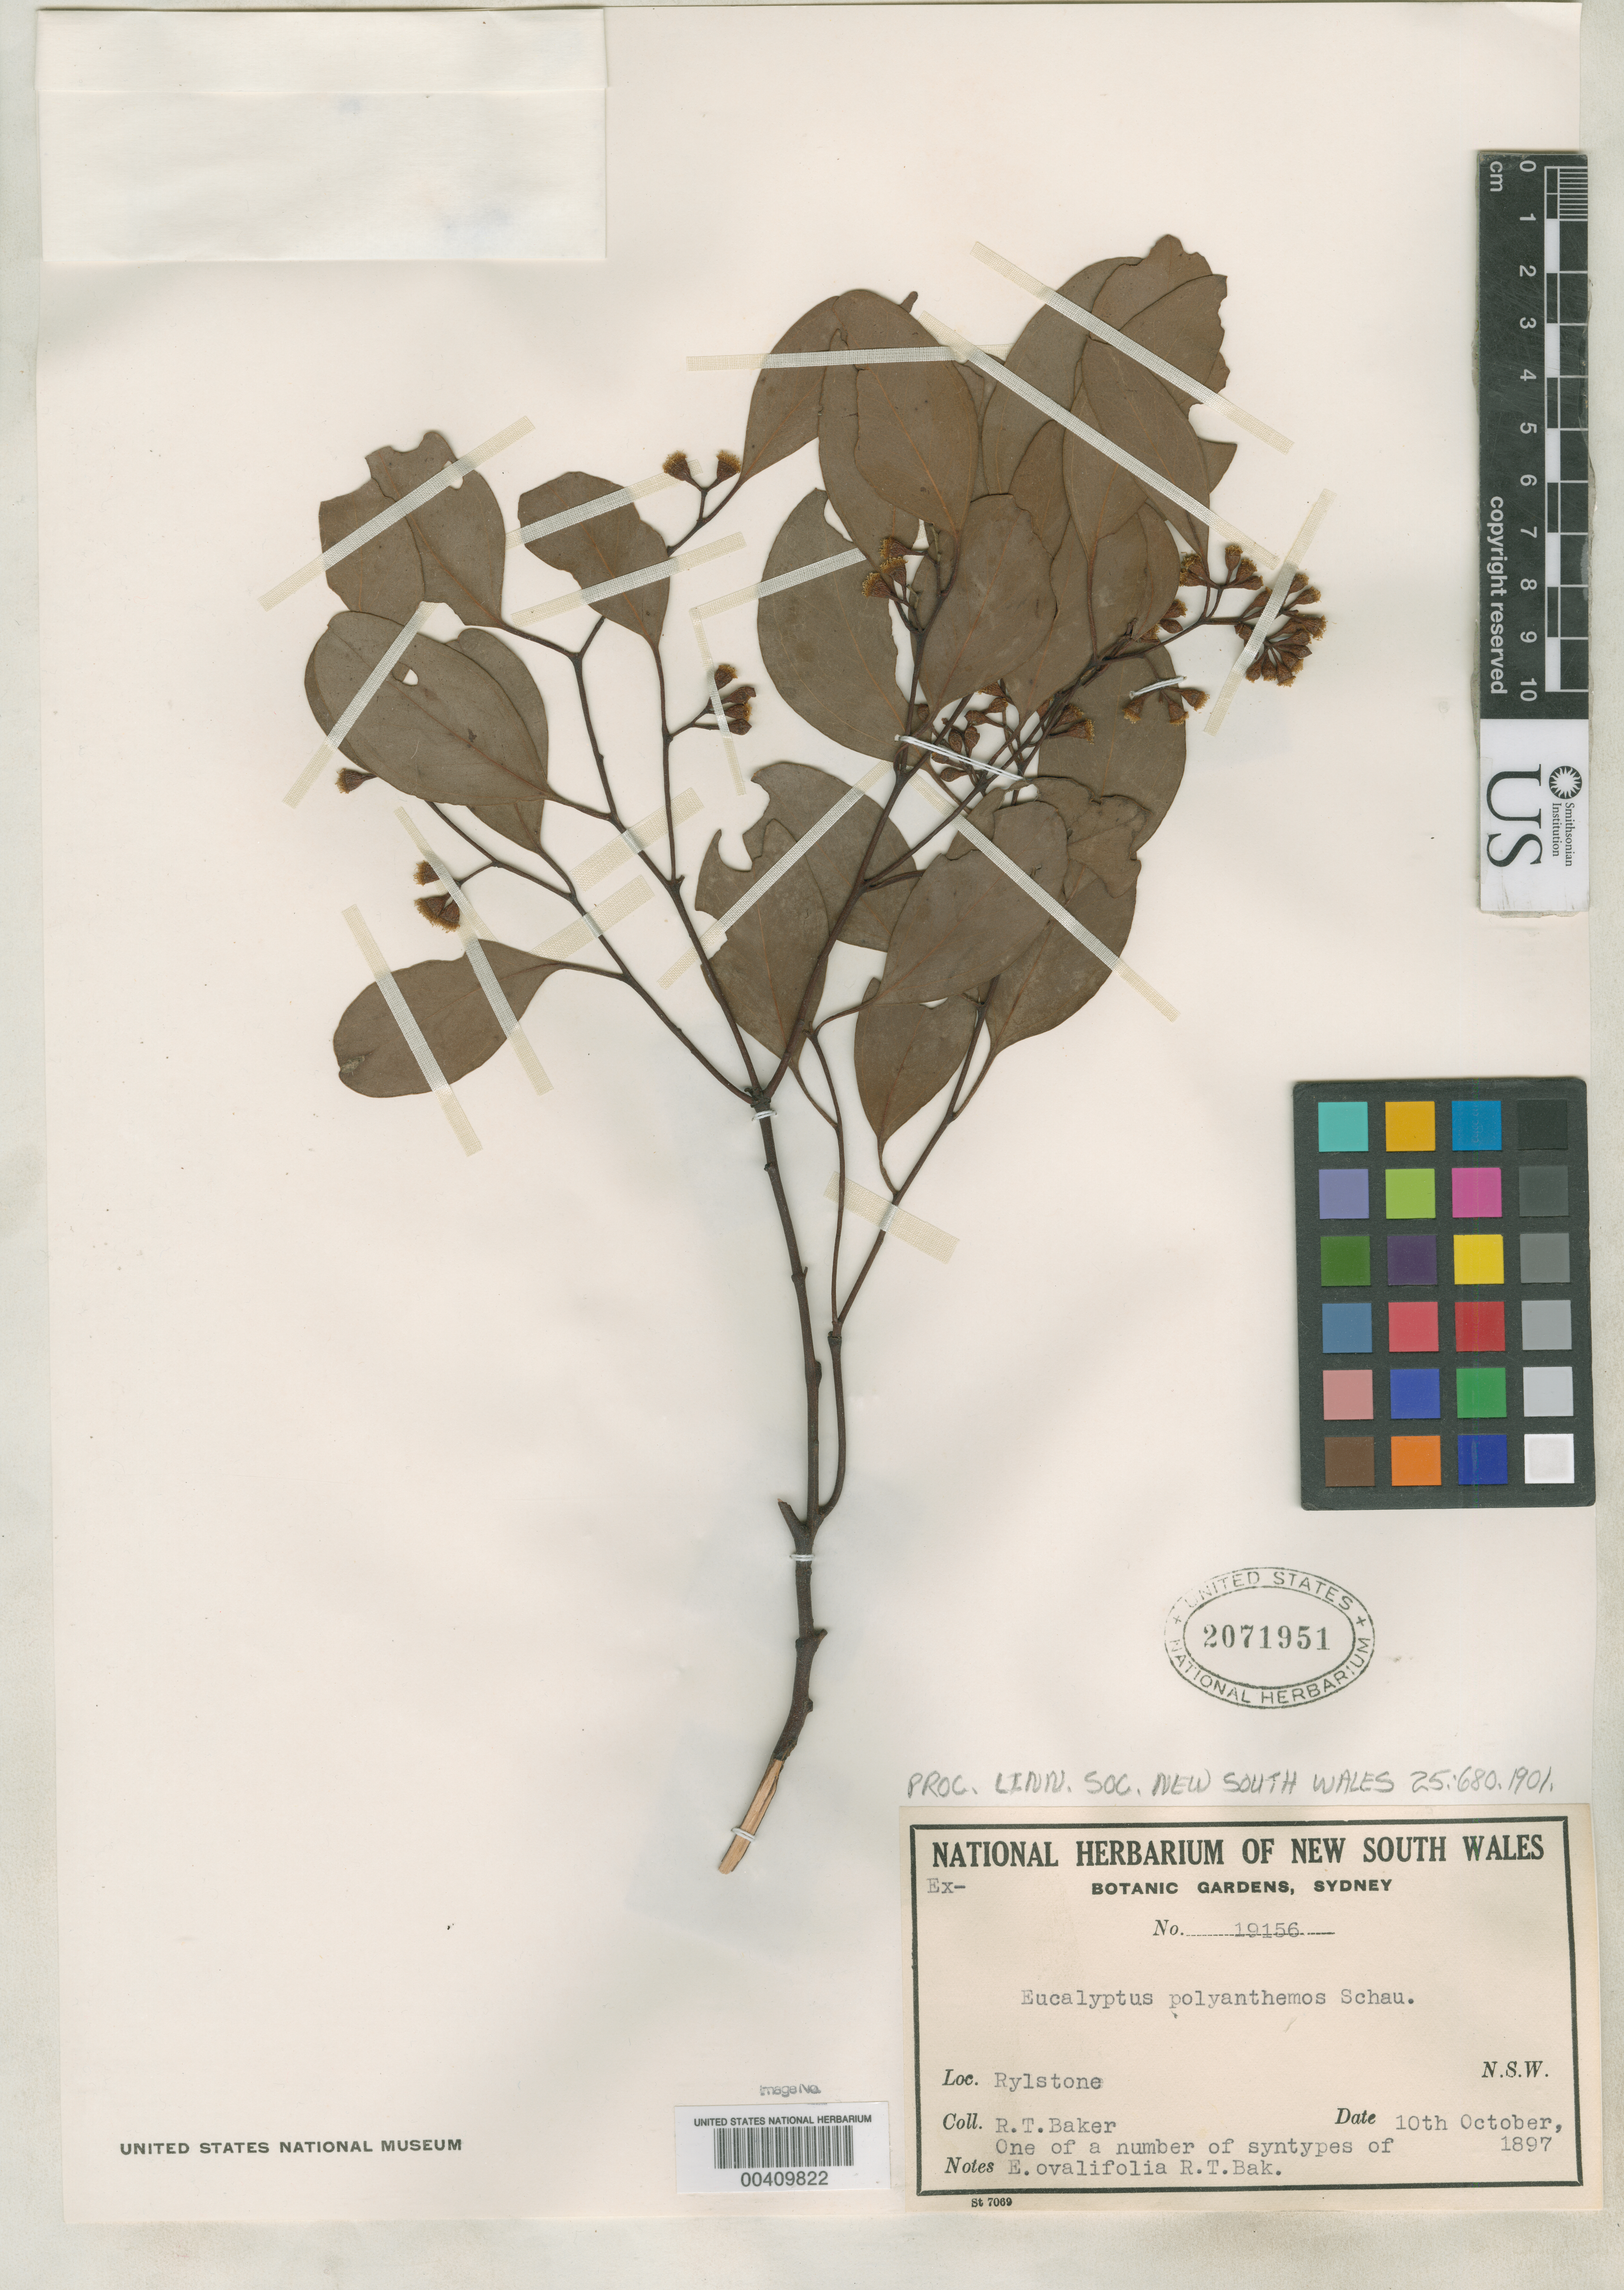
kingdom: Plantae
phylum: Tracheophyta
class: Magnoliopsida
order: Myrtales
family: Myrtaceae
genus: Eucalyptus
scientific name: Eucalyptus ovalifolia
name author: R.T. Baker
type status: Isosyntype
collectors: R. T. Baker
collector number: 19156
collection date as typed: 10 Oct 1897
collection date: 1897-10-10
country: Australia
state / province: New South Wales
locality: Rylstone.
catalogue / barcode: US 2071951